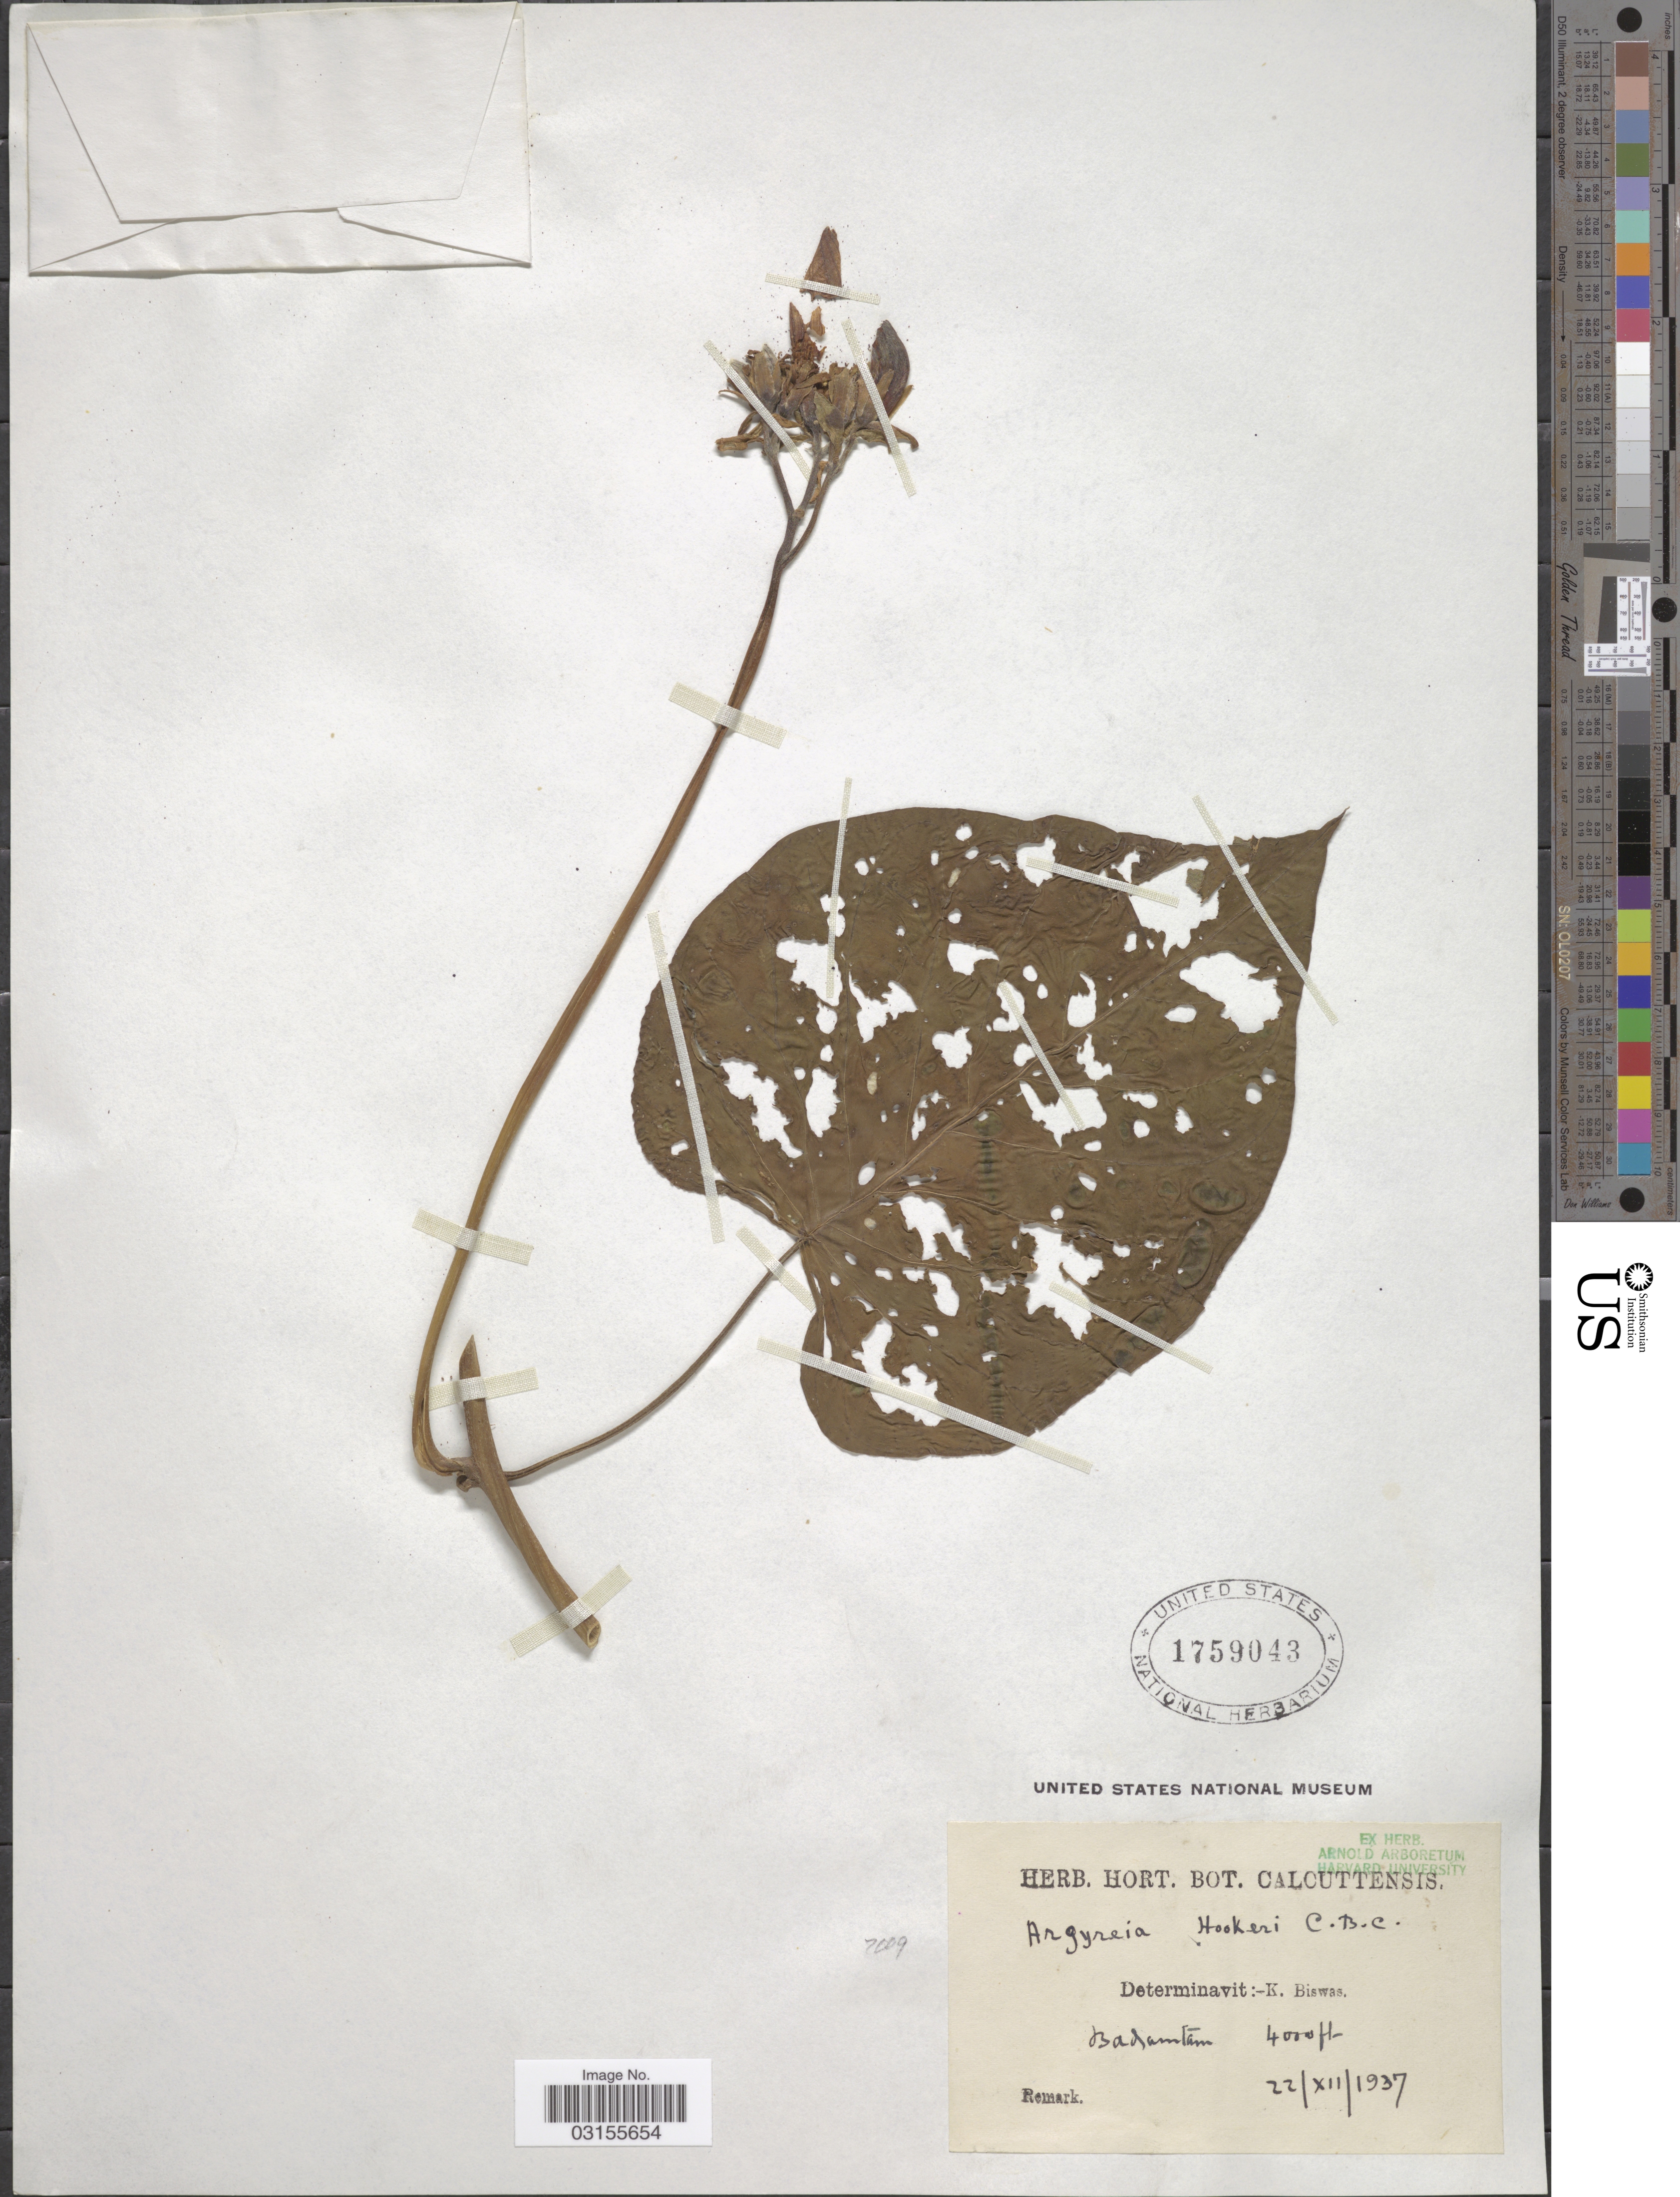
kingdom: Plantae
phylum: Tracheophyta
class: Magnoliopsida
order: Solanales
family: Convolvulaceae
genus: Argyreia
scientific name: Argyreia hookeri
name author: T. Cooke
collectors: ex Herb. Hort. Bot. Calcuttensis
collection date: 1937-12-22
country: India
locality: Badamtam.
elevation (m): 1219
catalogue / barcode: US 1759043